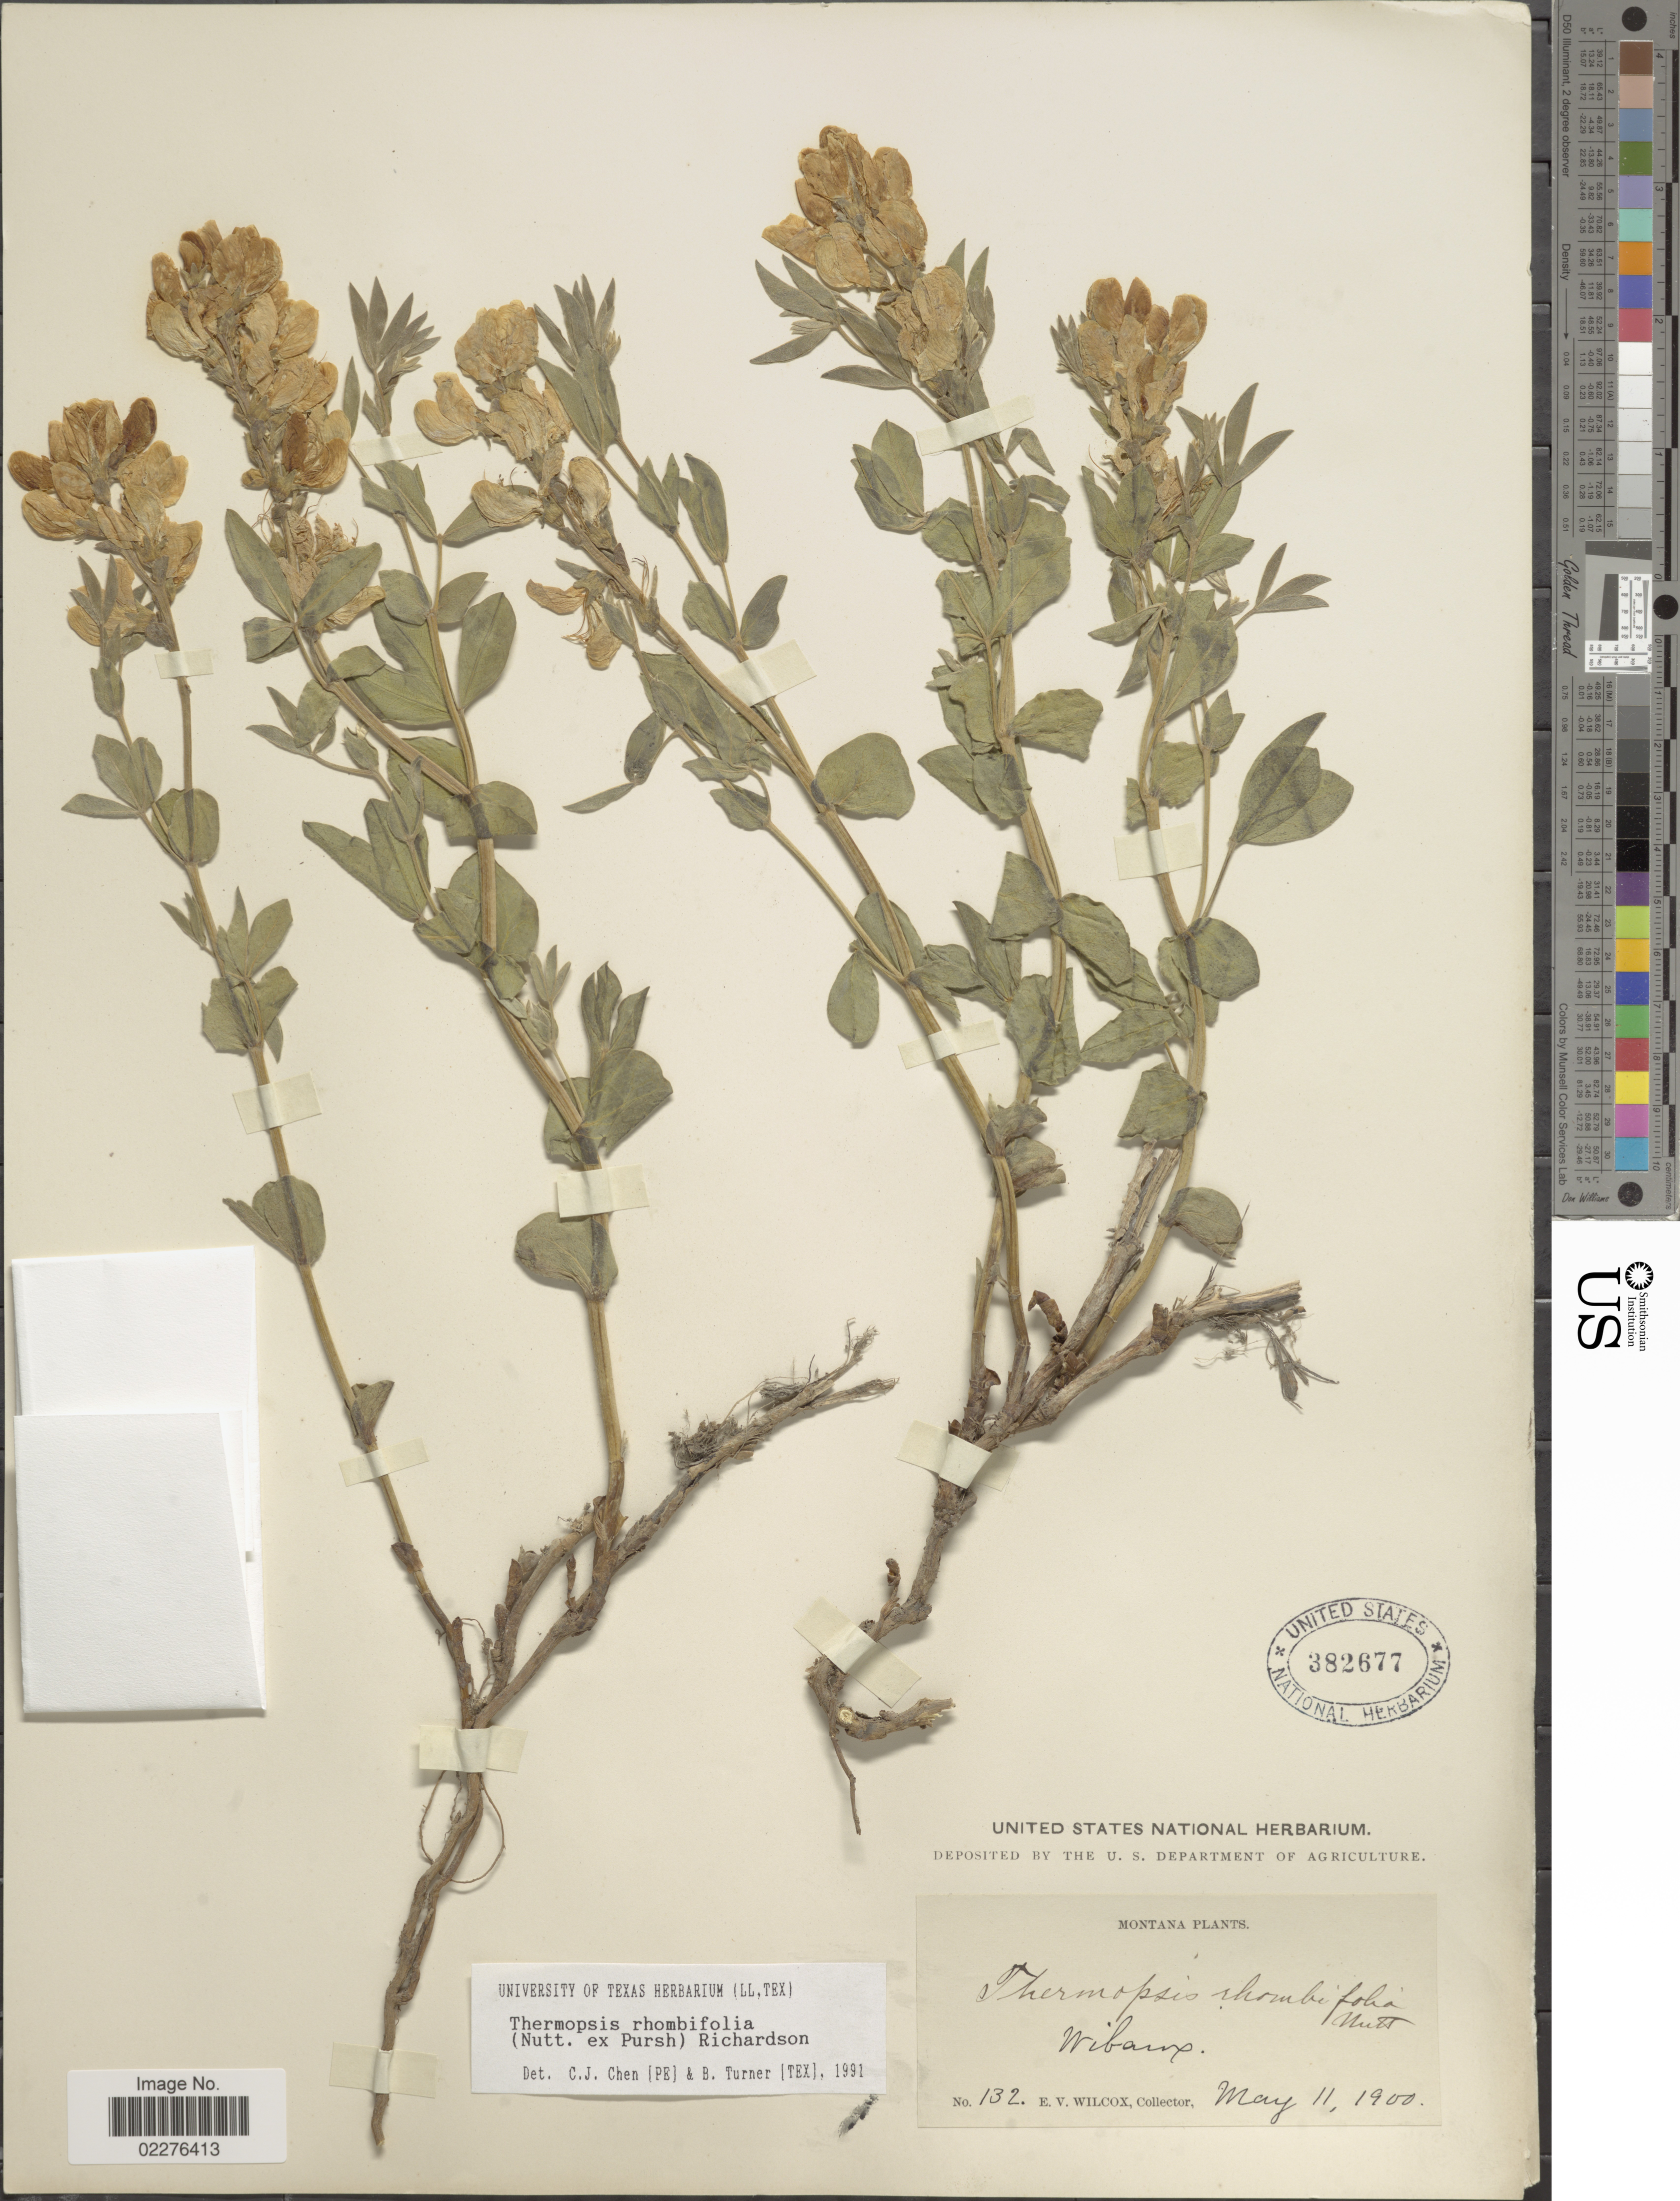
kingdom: Plantae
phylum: Tracheophyta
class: Magnoliopsida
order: Fabales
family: Fabaceae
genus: Thermopsis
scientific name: Thermopsis rhombifolia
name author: Richardson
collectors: E. V. Wilcox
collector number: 132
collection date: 1900-05-11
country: United States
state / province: Montana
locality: Wibaux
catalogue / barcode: US 382677